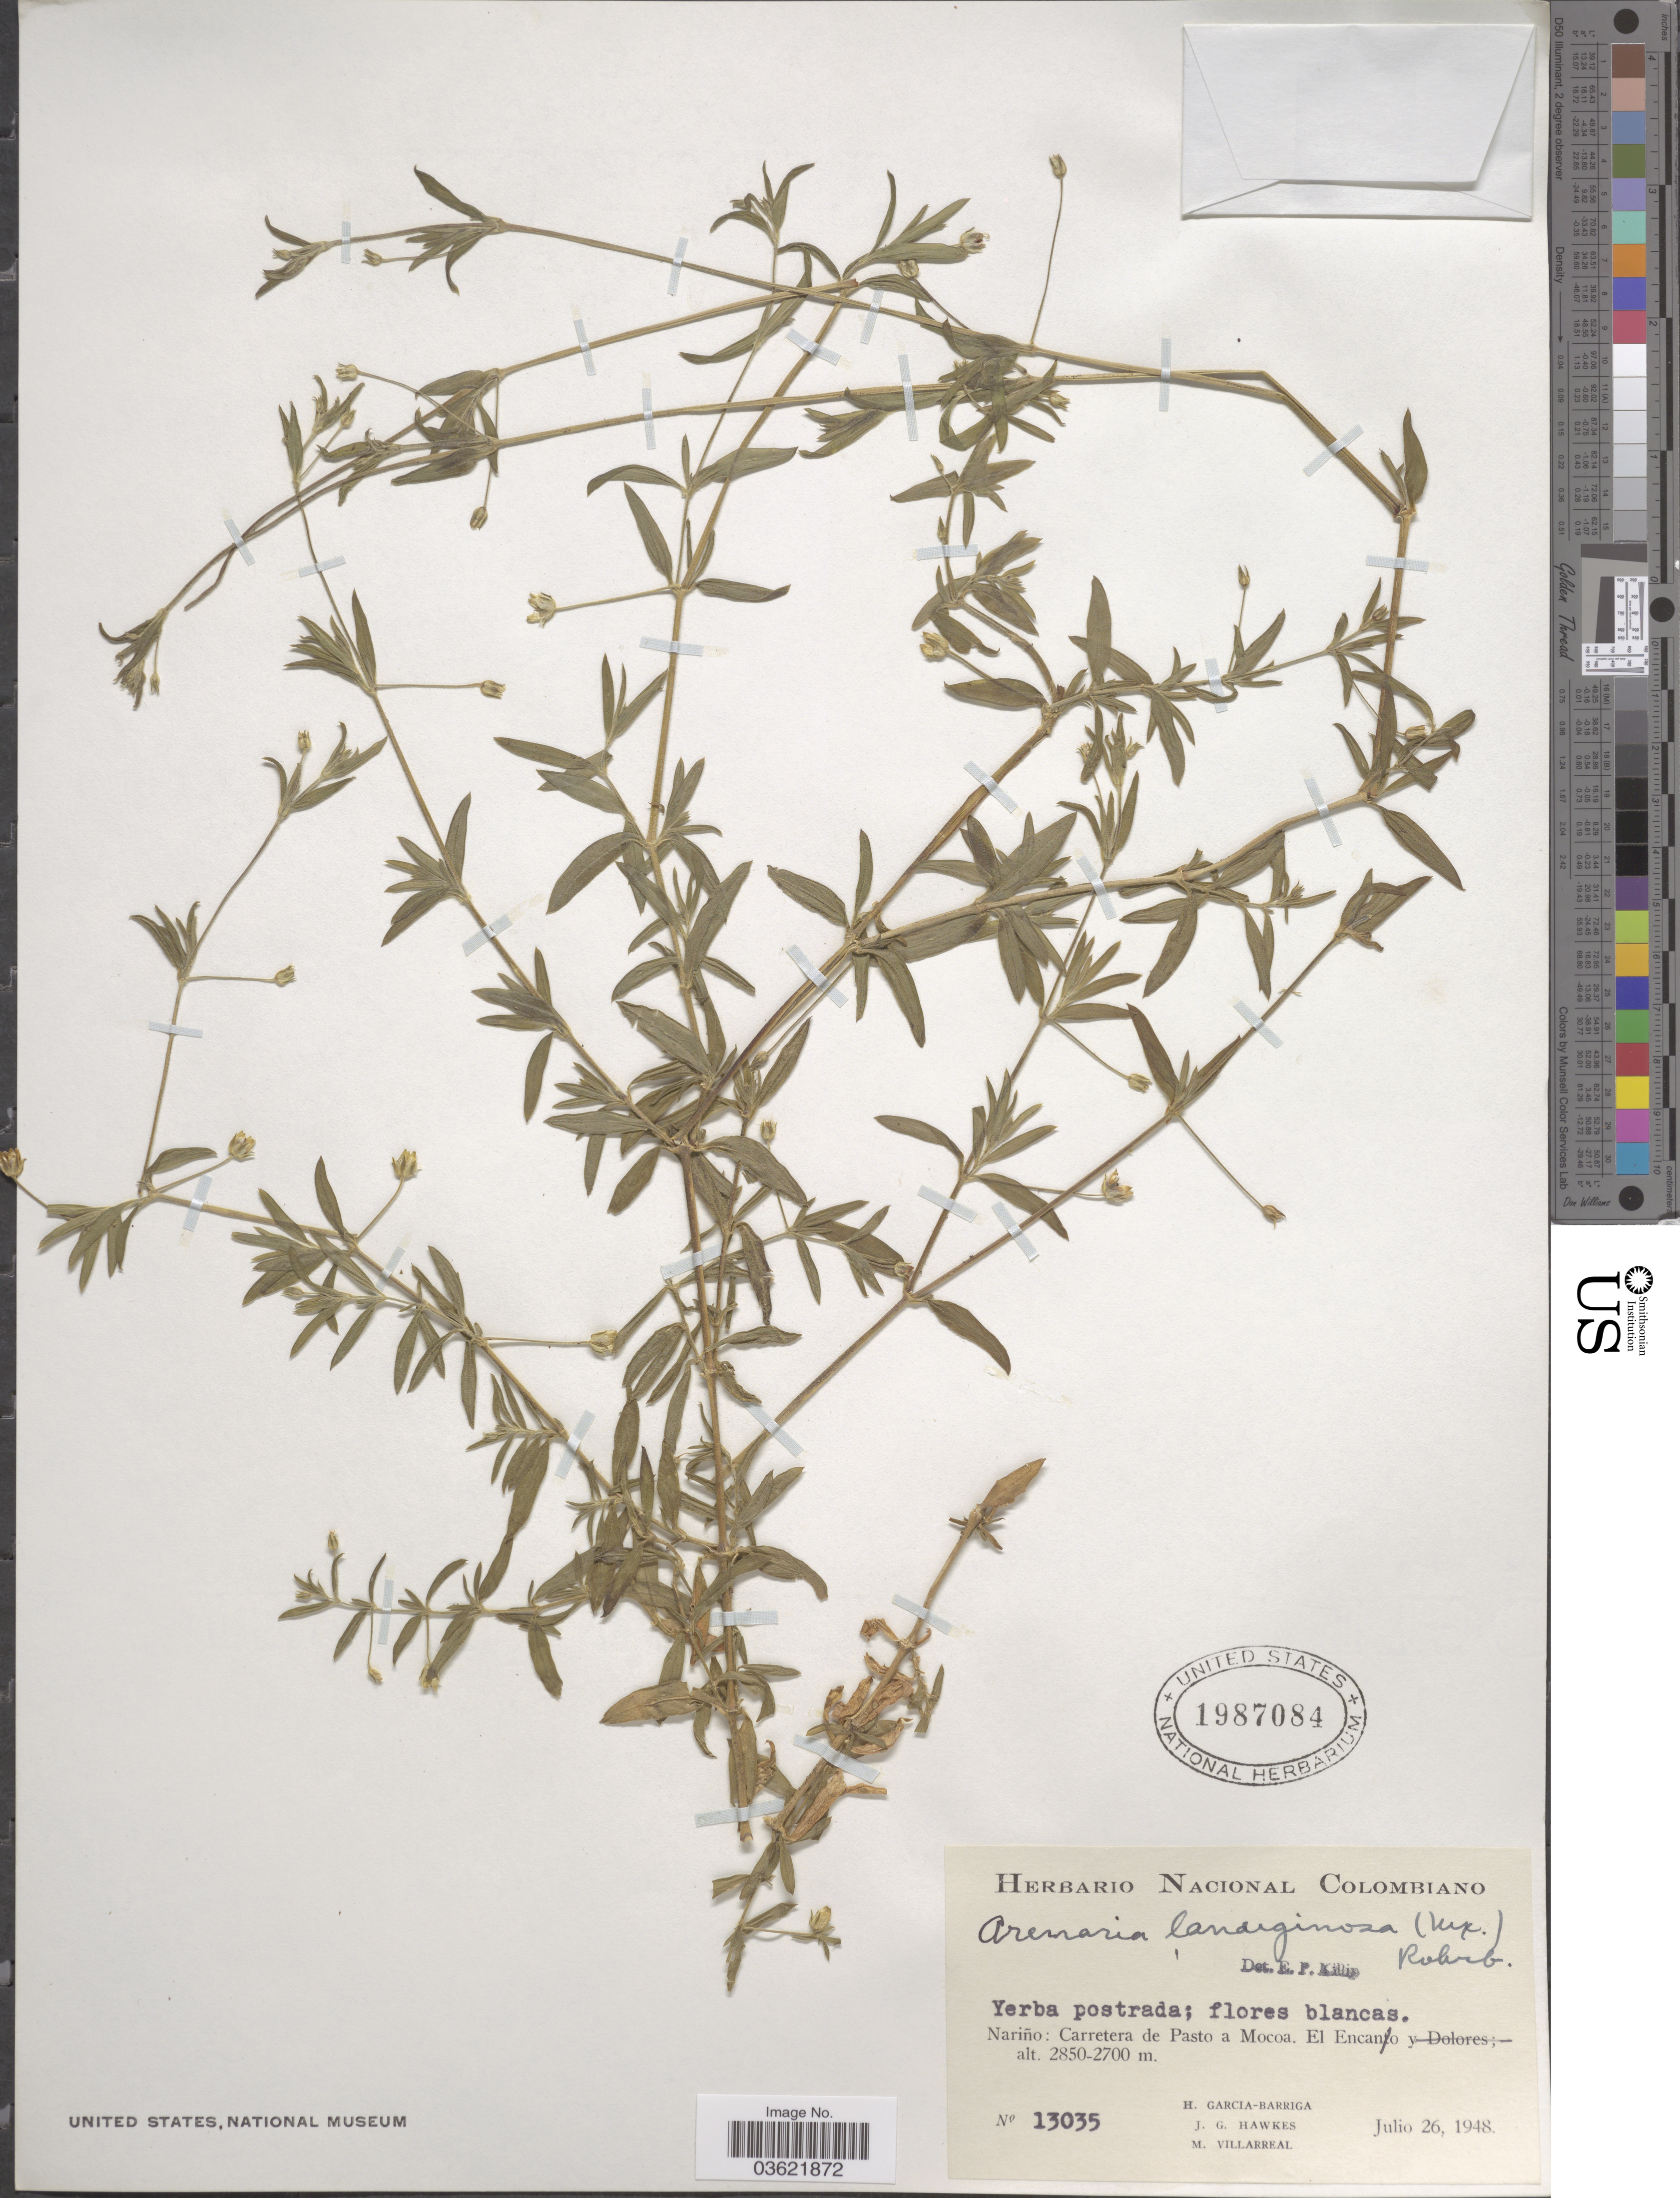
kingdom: Plantae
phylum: Tracheophyta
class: Magnoliopsida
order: Caryophyllales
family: Caryophyllaceae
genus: Arenaria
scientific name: Arenaria lanuginosa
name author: (Michx.) Rohrb.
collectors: H. García Barriga, J. Hawkes & M. Villarreal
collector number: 13035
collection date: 1948-07-26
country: Colombia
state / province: Nariño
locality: Carretera dePasto a Mocoa. El Encano.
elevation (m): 2700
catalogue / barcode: US 1987084